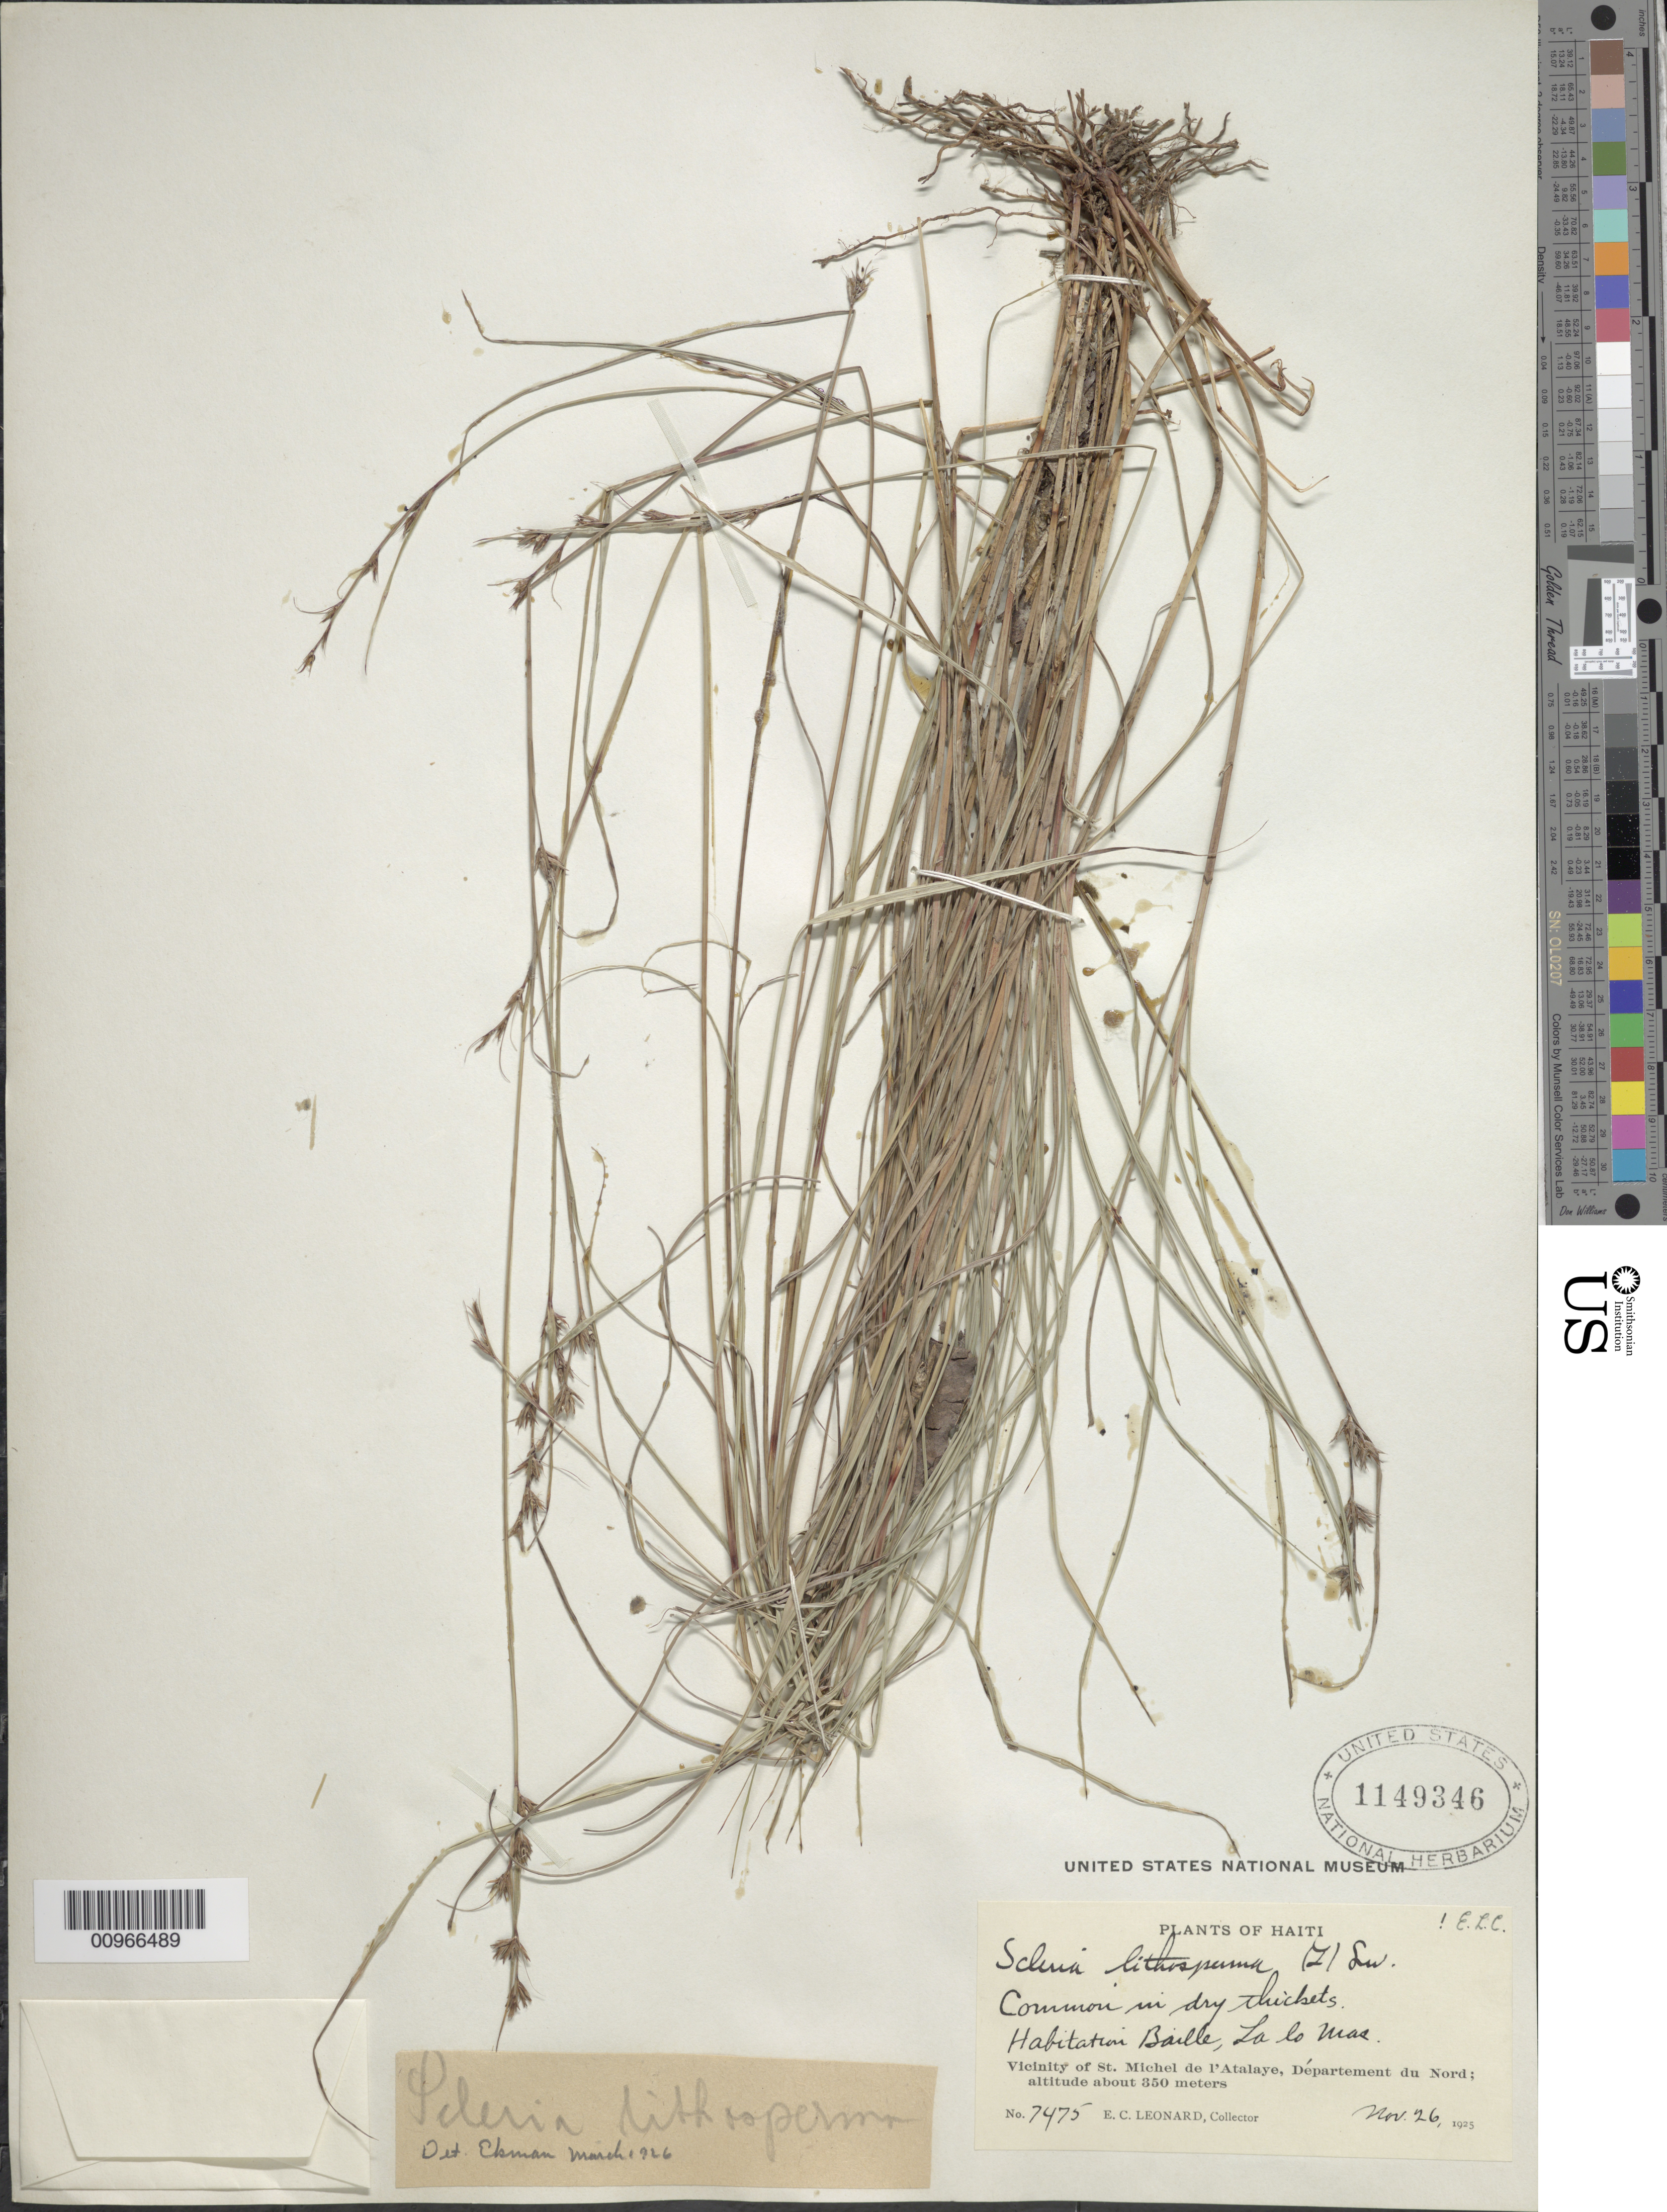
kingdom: Plantae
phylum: Tracheophyta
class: Liliopsida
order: Poales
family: Cyperaceae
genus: Scleria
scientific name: Scleria lithosperma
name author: (L.) Sw.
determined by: Core, E. L.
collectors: E. C. Leonard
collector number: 7475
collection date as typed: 26 Nov 1925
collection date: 1925-11-26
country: Haiti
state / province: Nord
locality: Vicinity of St. Michel de l'Atalaye, Habitation Baille, La lo Mas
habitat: In dry thickets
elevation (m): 350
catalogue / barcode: US 1149346